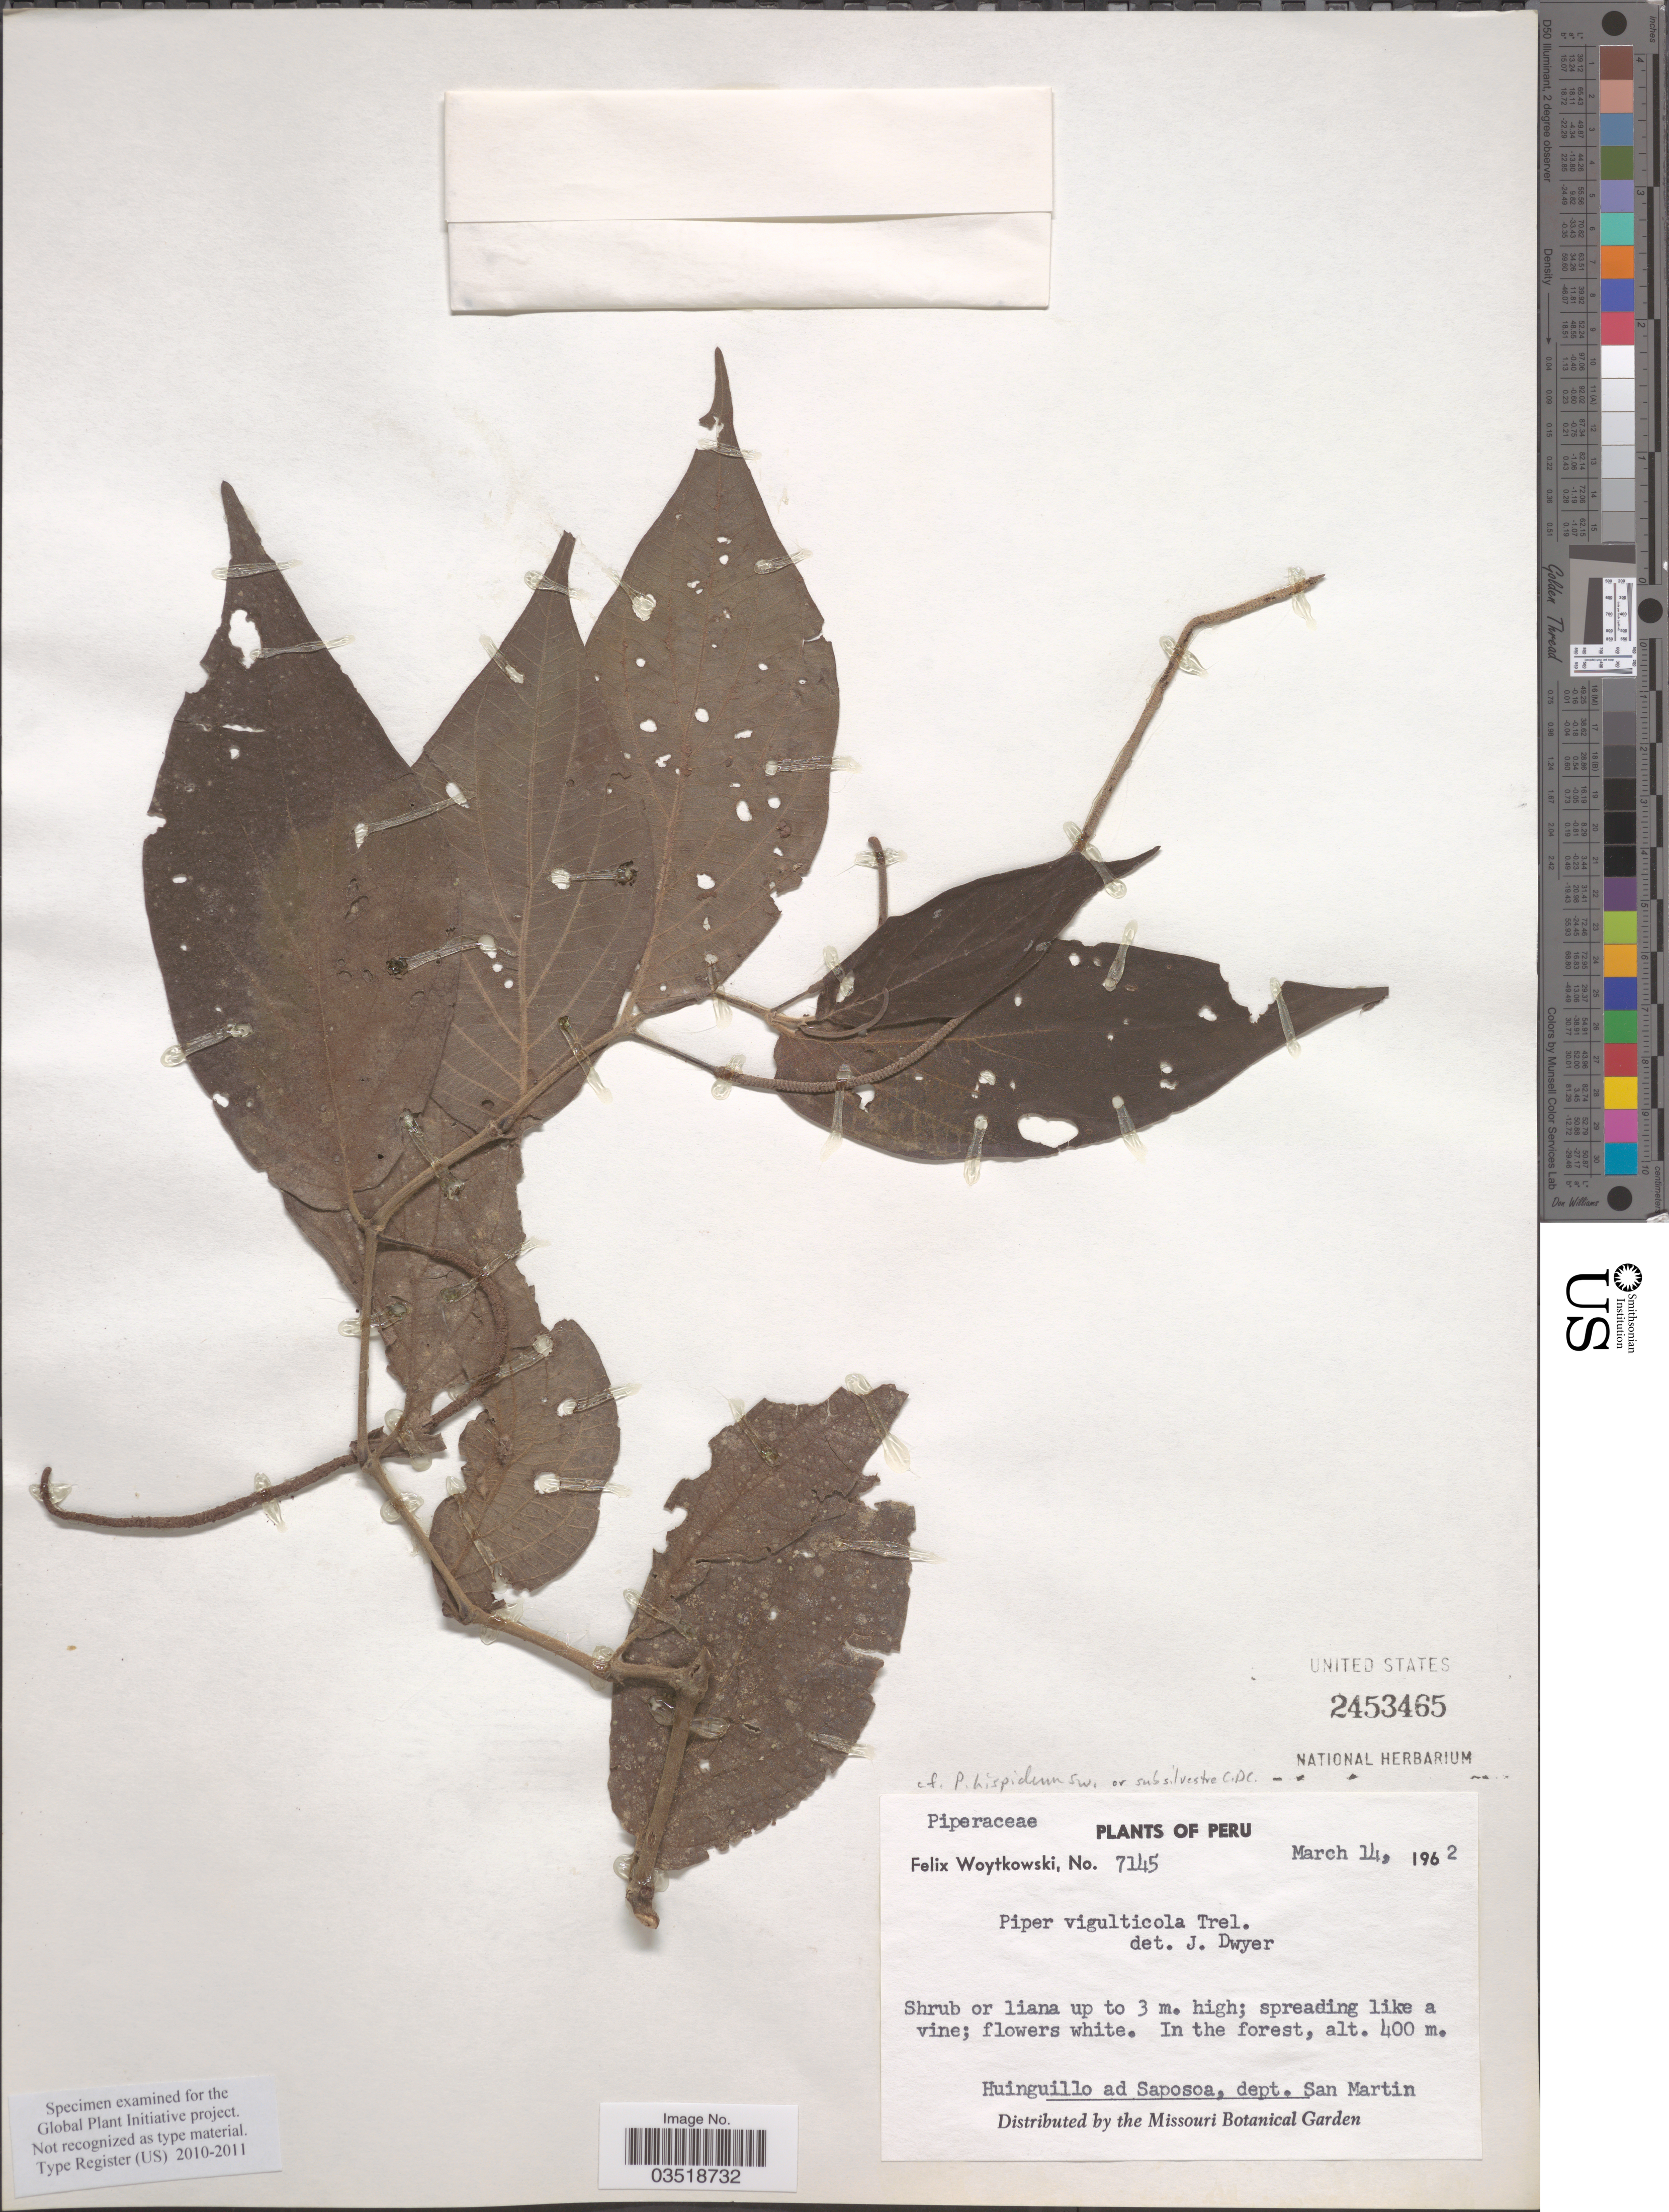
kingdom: Plantae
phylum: Tracheophyta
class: Magnoliopsida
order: Piperales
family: Piperaceae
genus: Piper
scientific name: Piper virgulticola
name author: Trel. in J.F. Macbr.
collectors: F. Woytkowski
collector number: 7145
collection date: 1962-03-14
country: Peru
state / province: San Martín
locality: Huinguillo ad Saposoa, dept. San Martin.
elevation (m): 400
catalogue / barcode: US 2453465